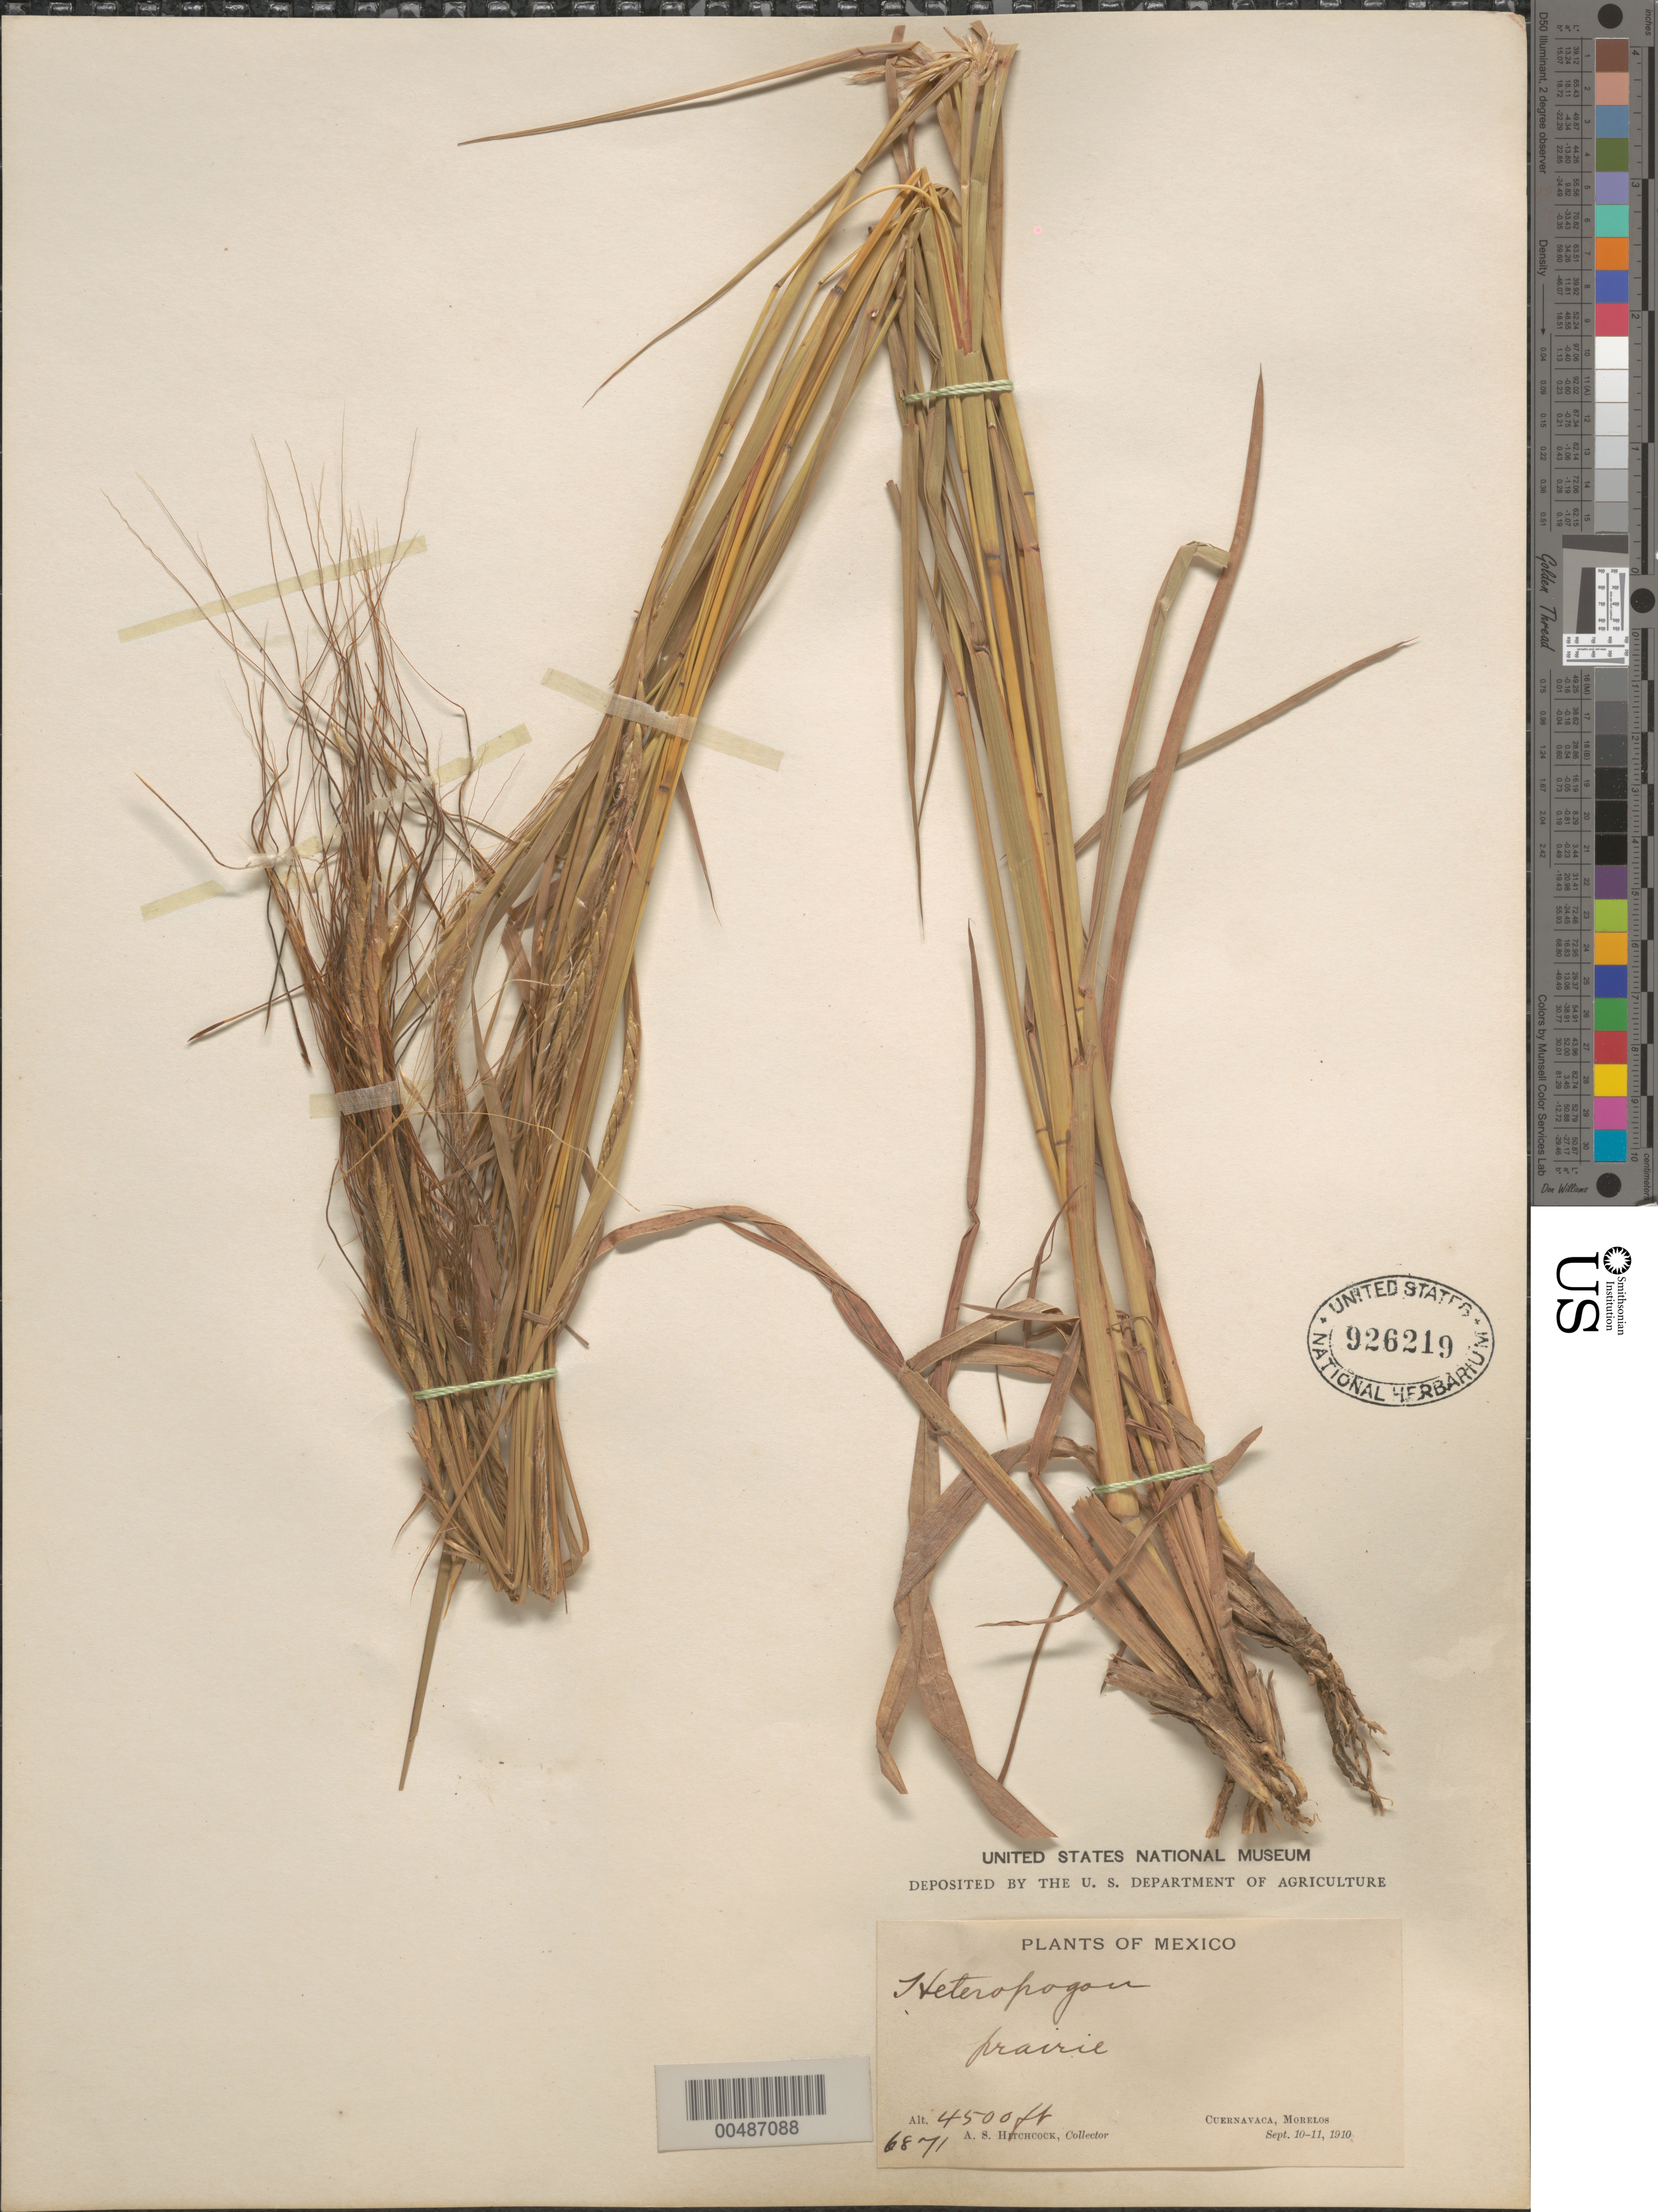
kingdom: Plantae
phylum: Tracheophyta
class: Liliopsida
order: Poales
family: Poaceae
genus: Heteropogon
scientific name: Heteropogon contortus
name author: (L.) P. Beauv. ex Roem. & Schult.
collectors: A. S. Hitchcock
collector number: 6871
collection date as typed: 10 Sep 1910 to 11 Sep 1910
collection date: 1910-09-11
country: Mexico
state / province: Morelos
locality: Cuernavaca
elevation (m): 1372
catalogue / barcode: US 926219